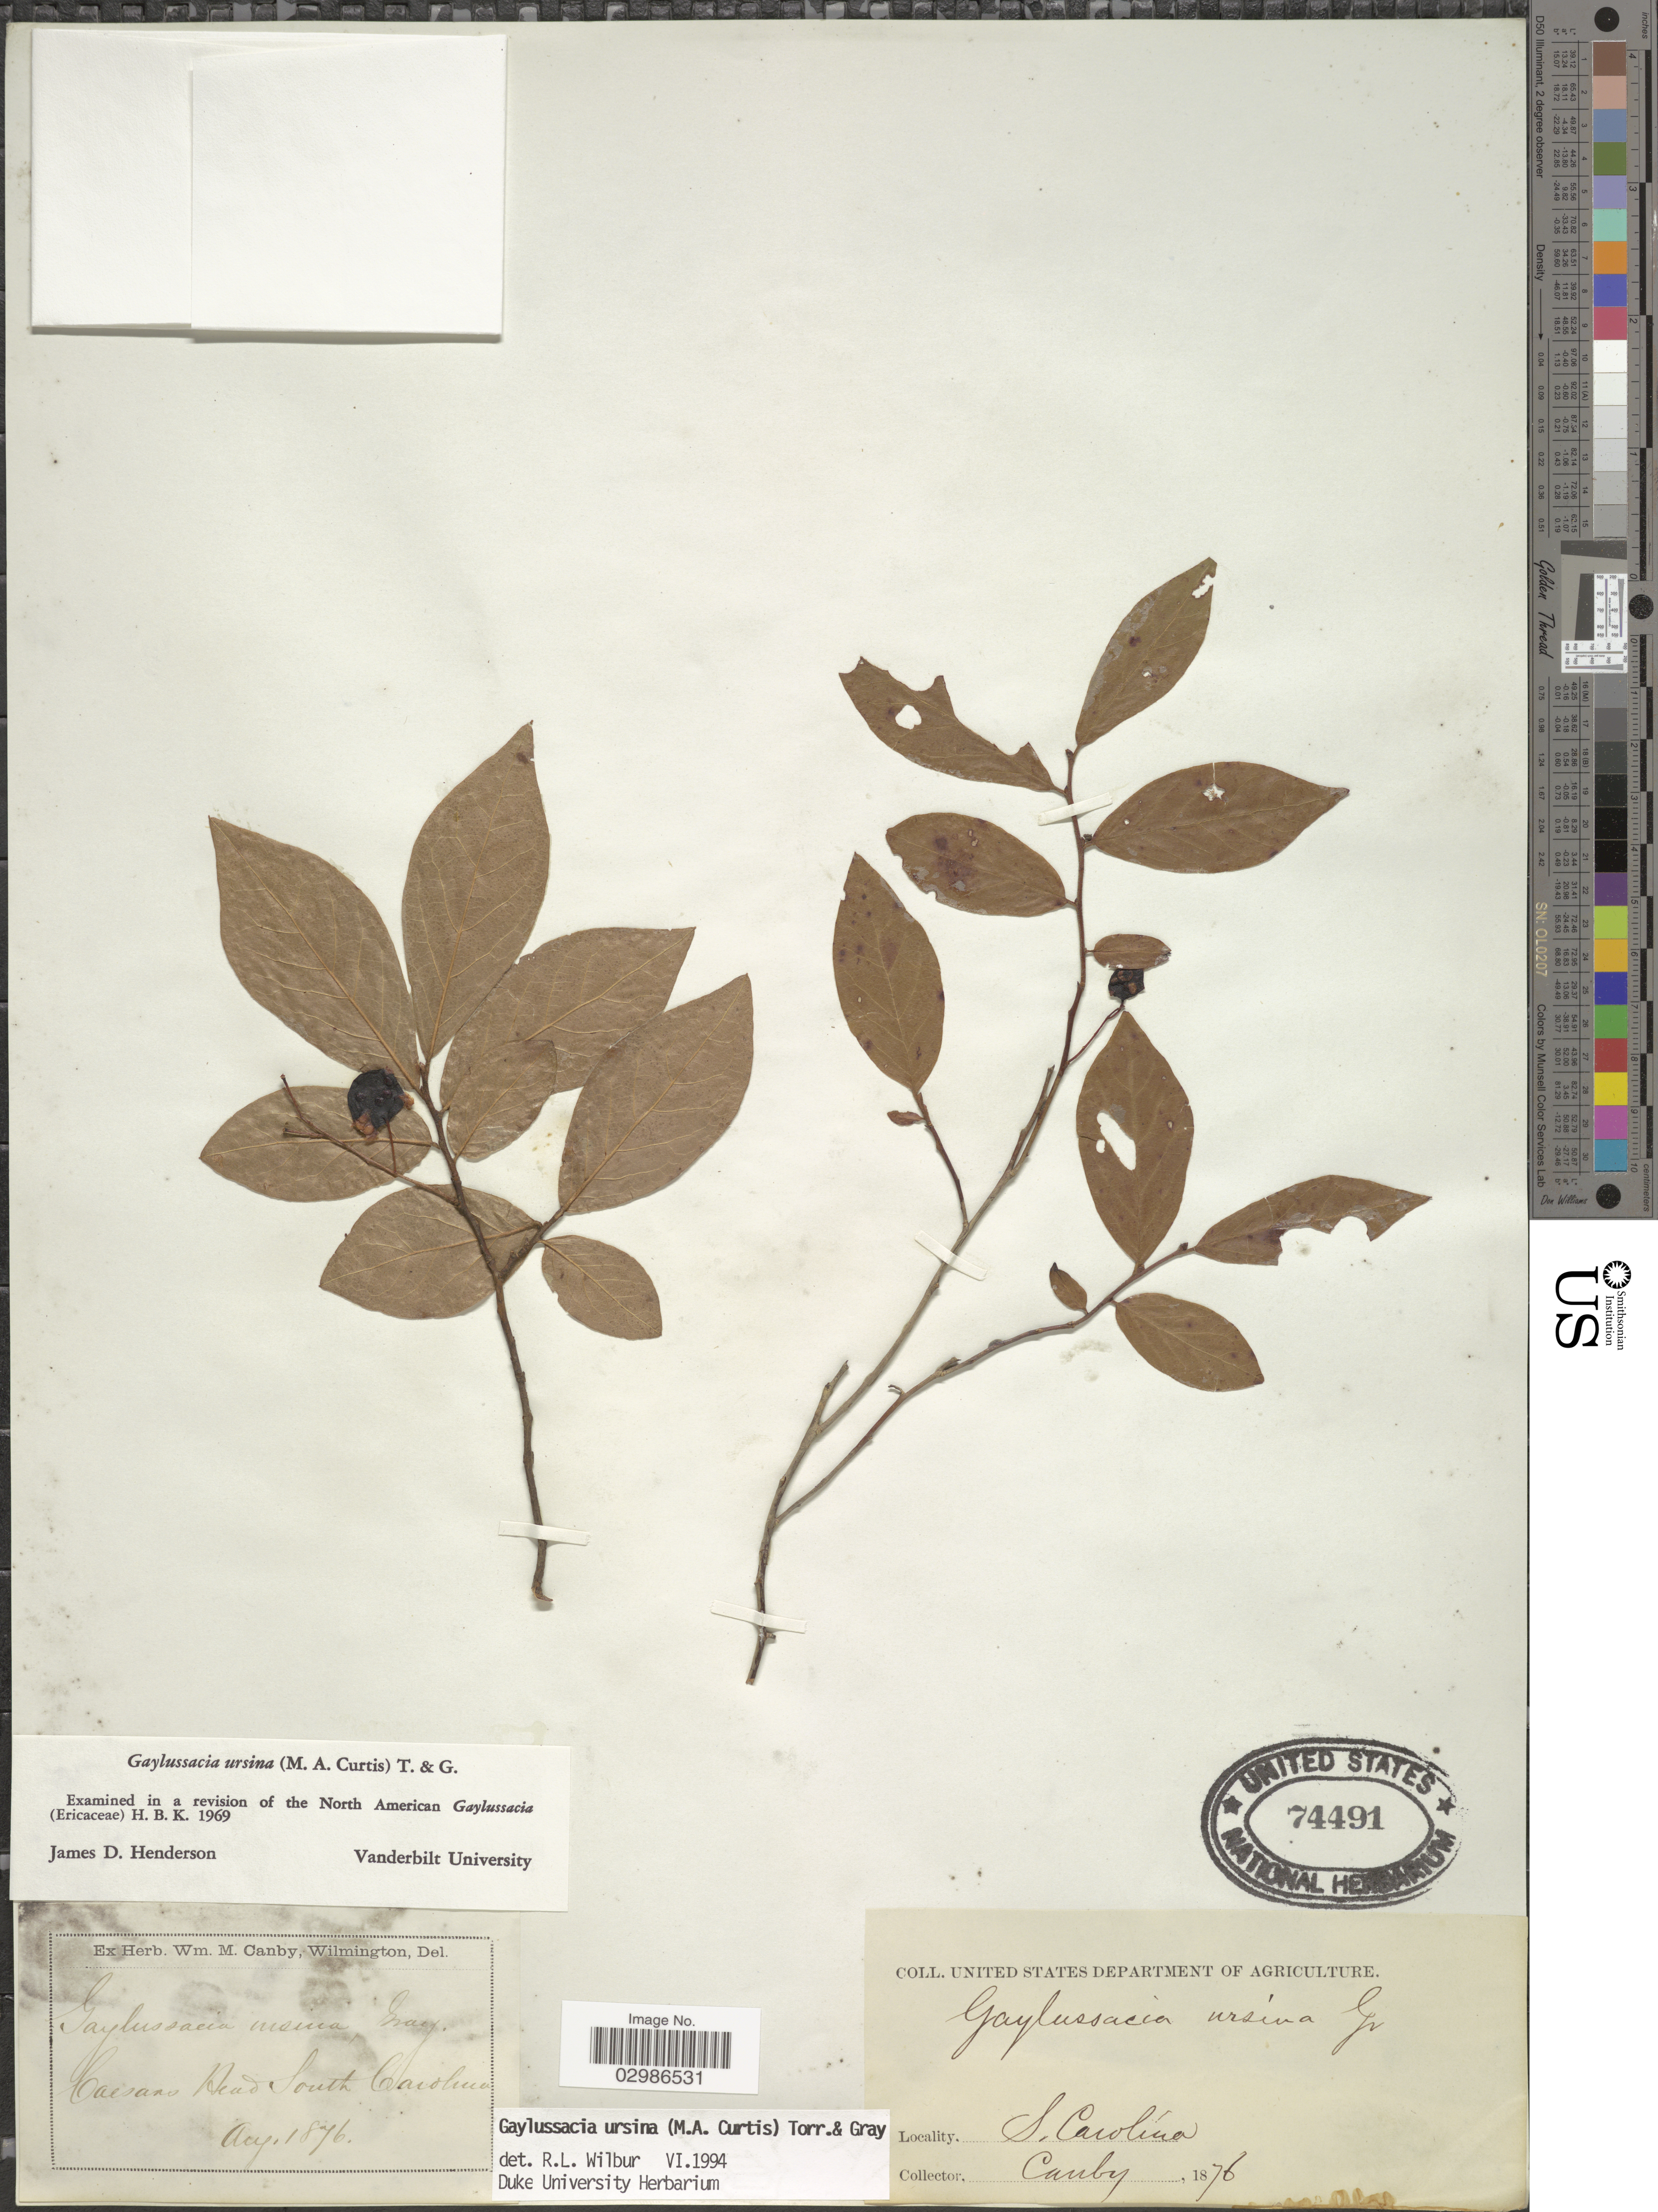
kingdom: Plantae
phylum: Tracheophyta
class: Magnoliopsida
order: Ericales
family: Ericaceae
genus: Gaylussacia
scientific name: Gaylussacia ursina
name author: (M.A. Curtis) Torr. & A. Gray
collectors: W. M. Canby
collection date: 1876-08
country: United States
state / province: South Carolina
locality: Caesars Head.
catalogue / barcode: US 74491